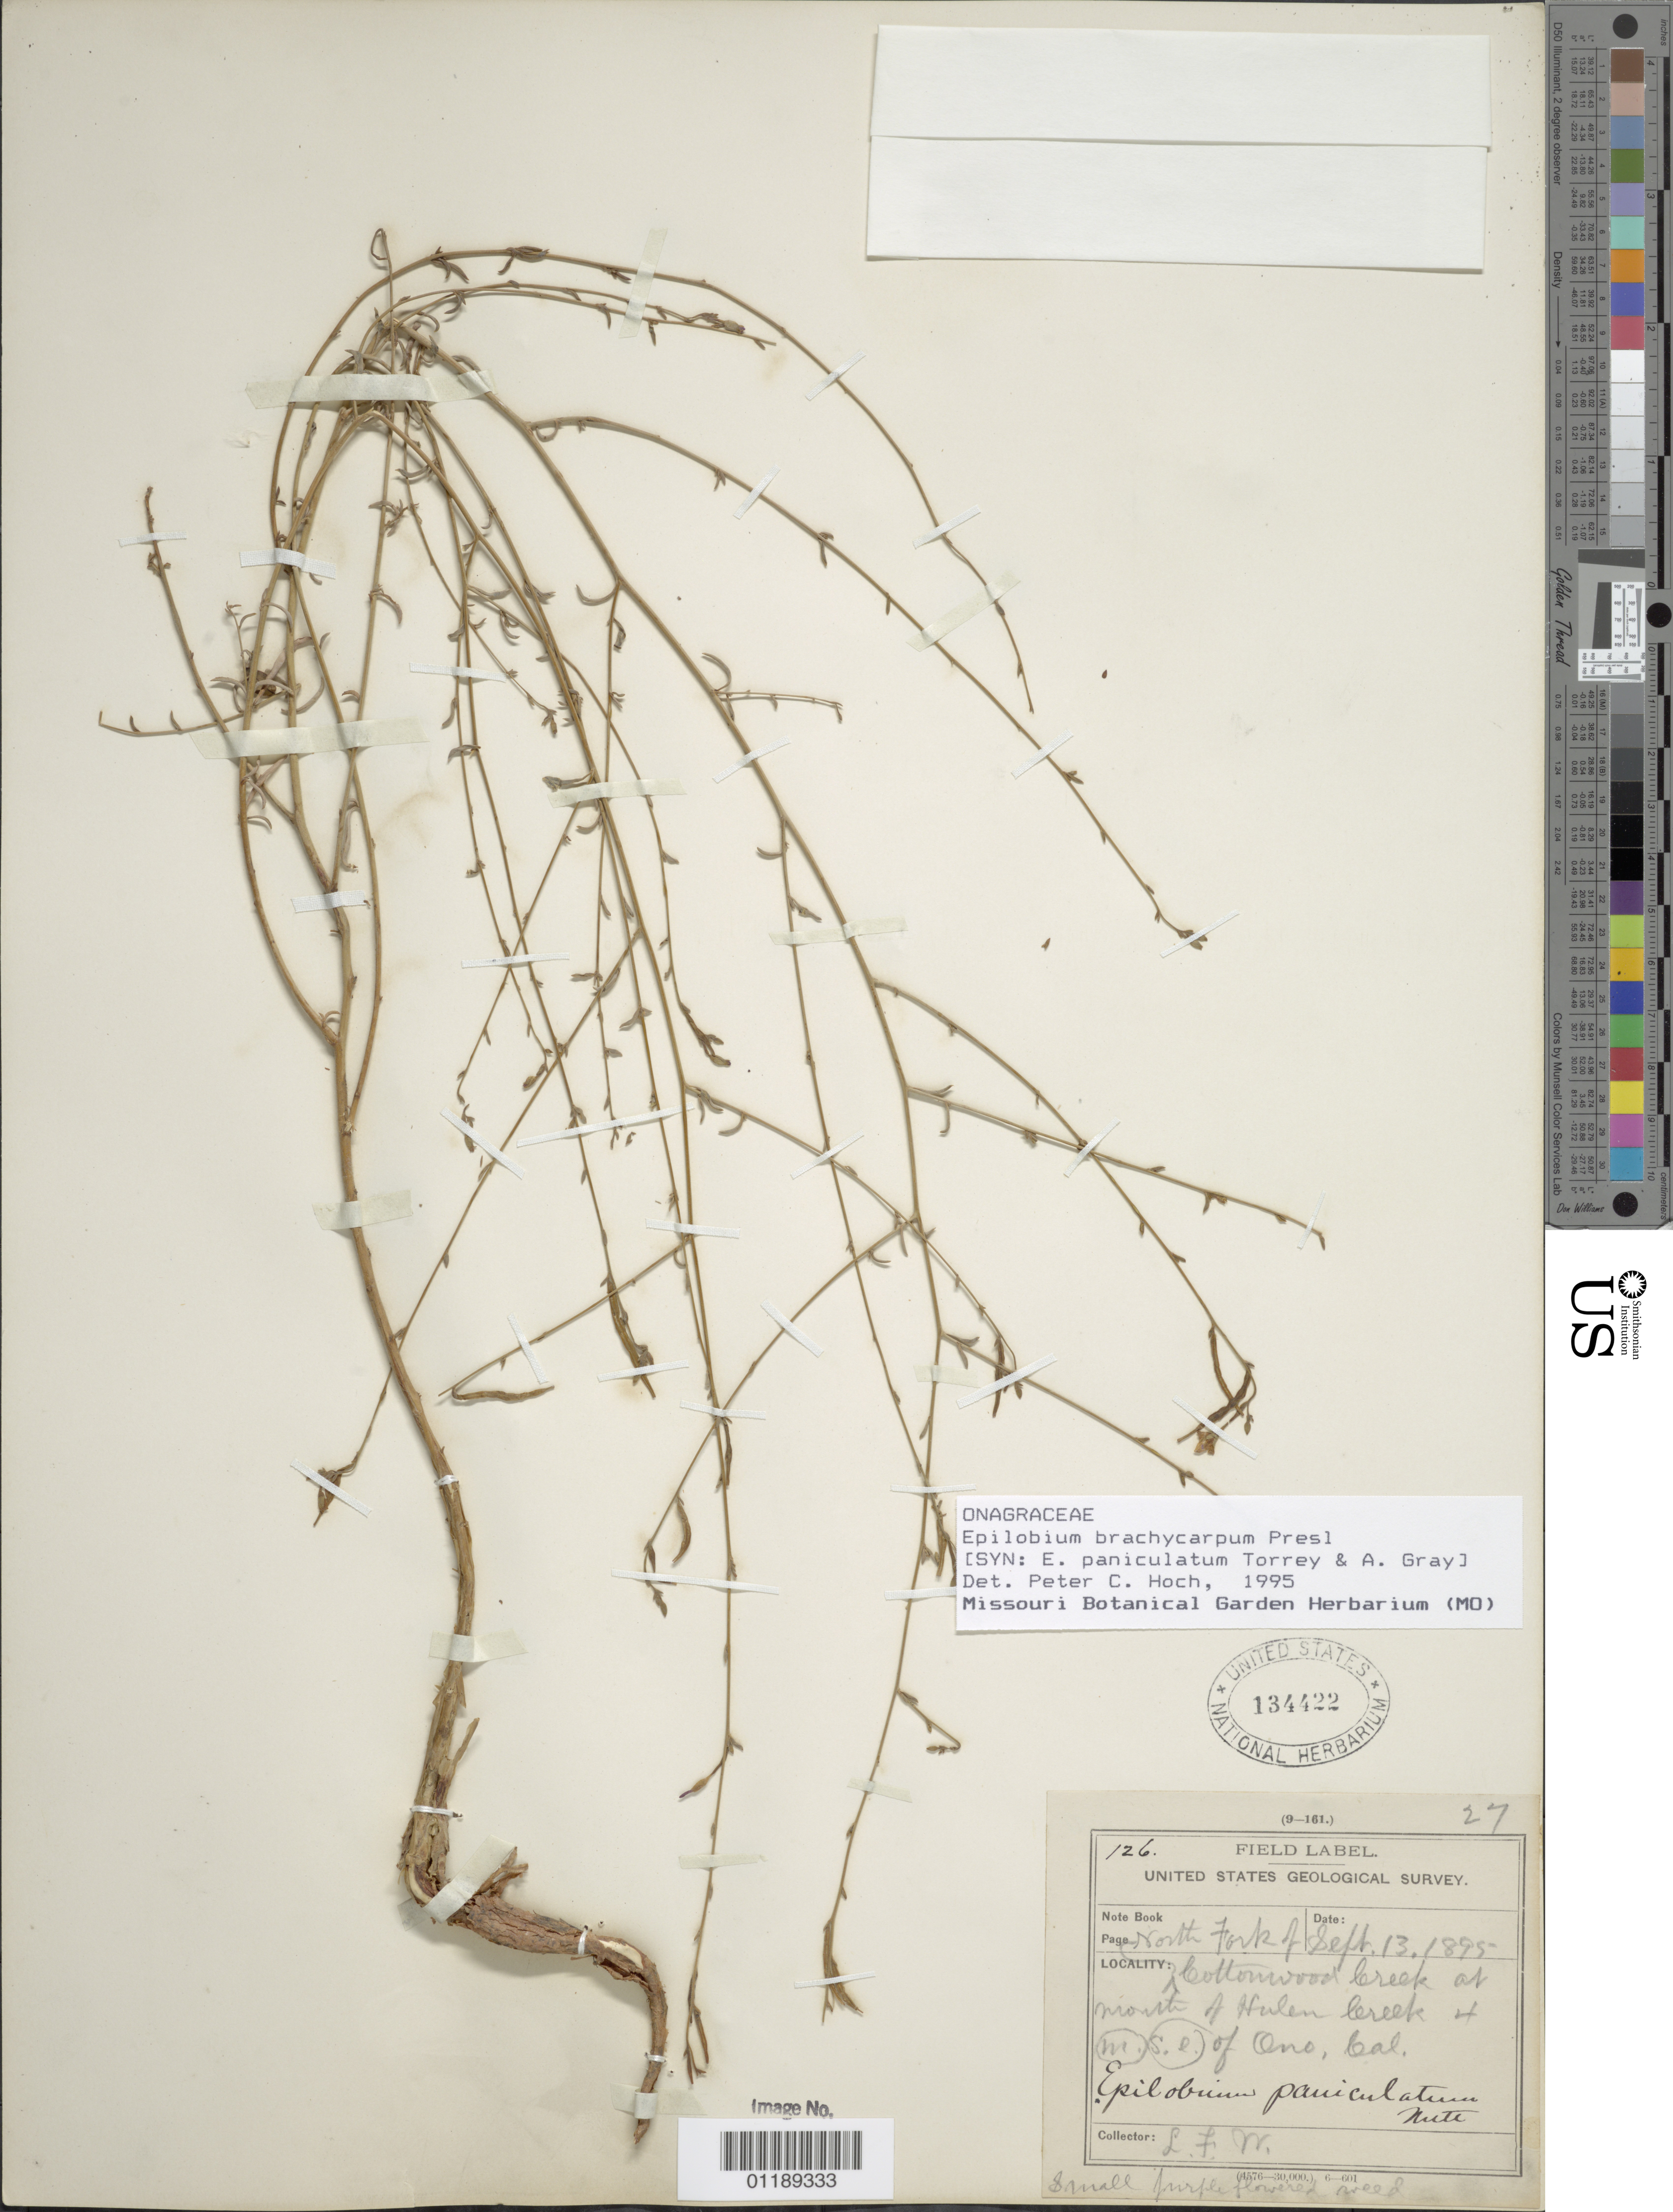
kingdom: Plantae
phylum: Tracheophyta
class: Magnoliopsida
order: Myrtales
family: Onagraceae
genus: Epilobium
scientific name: Epilobium brachycarpum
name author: C. Presl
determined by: Hoch, P. C.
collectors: L. F. Ward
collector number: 126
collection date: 1895-09-13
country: United States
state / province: California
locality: Cottonwood Creek at mouth of Hulen Creek, 4m. s.e. of Ono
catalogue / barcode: US 134422